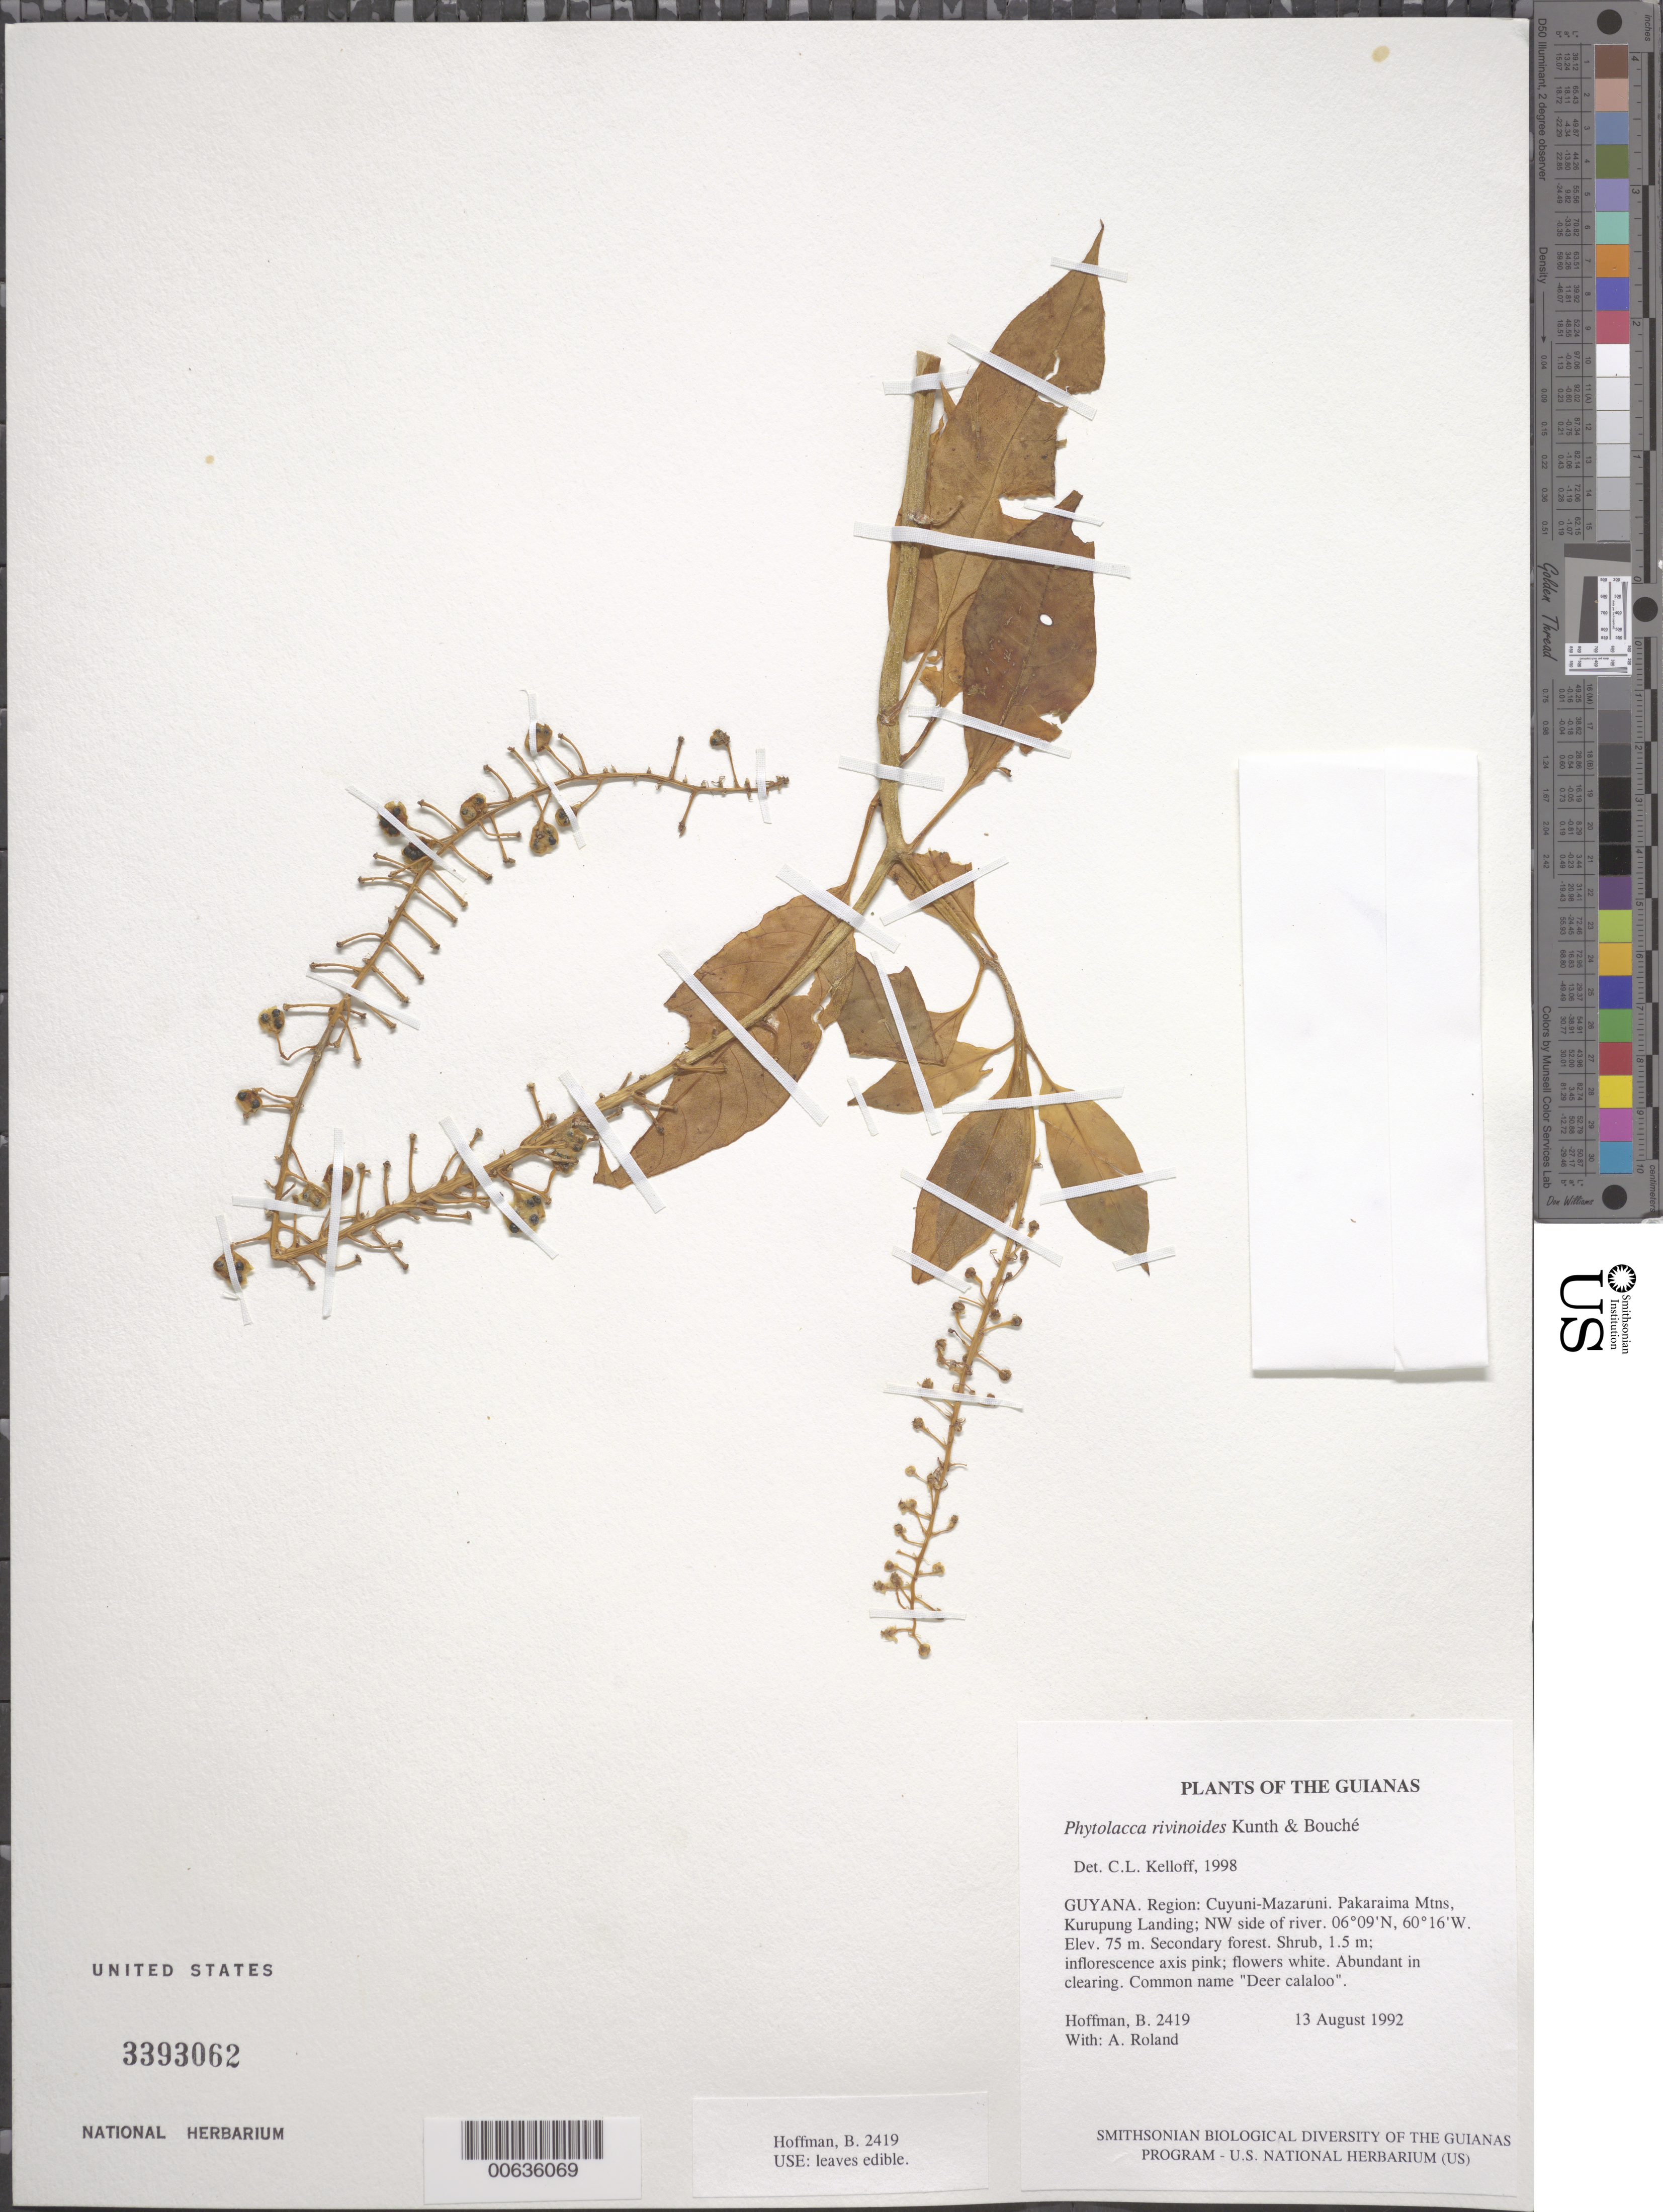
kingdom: Plantae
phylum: Tracheophyta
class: Magnoliopsida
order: Caryophyllales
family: Phytolaccaceae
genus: Phytolacca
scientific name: Phytolacca rivinoides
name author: Kunth & C.D. Bouché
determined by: Kelloff, Carol L., (US), Smithsonian Institution - National Museum of Natural History (UNITED STATES)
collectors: B. Hoffman & E. Roland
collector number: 2419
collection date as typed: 13 August 1992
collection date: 1992-08-13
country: Guyana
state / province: Cuyuni-Mazaruni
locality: Pakaraima Mountains, Kurupung Landing; NW side of river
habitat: Secondary forest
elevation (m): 75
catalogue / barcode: US 3393062